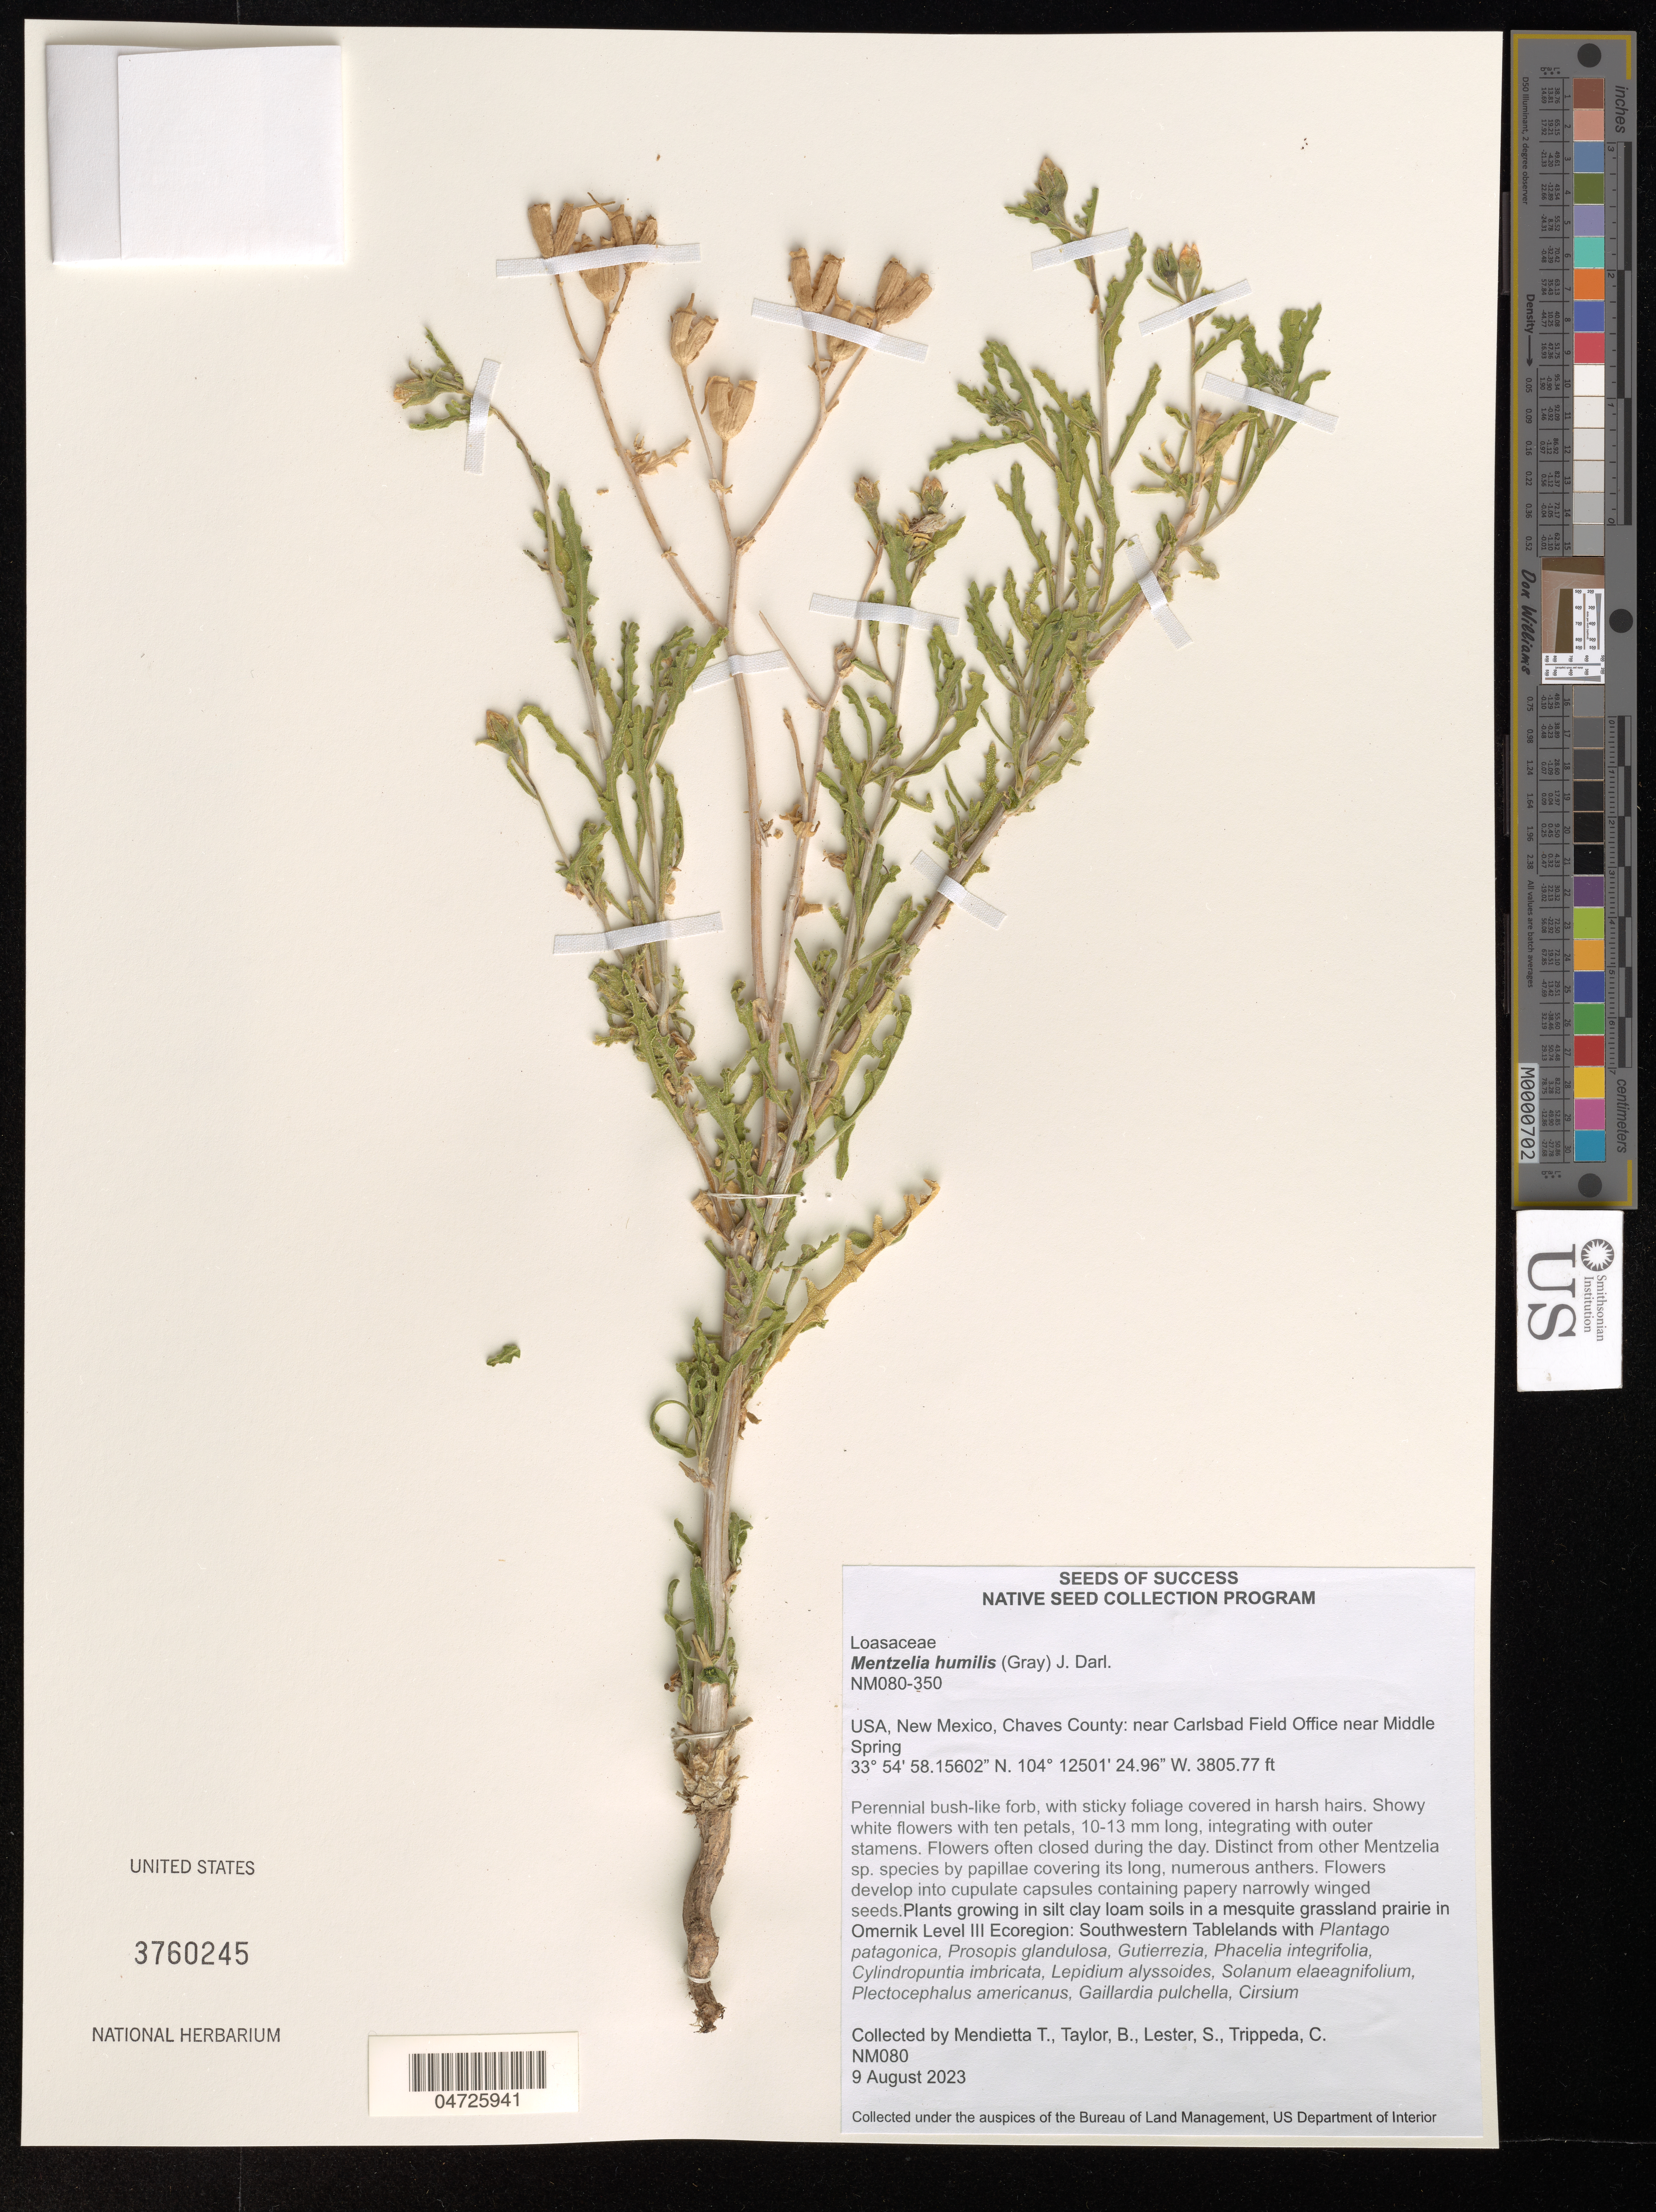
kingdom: Plantae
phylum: Tracheophyta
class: Magnoliopsida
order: Cornales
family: Loasaceae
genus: Mentzelia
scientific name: Mentzelia humilis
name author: (Urb. & Gilg) J. Darl.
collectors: T. Mendietta & B. Taylor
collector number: NM080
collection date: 2023-08-09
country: United States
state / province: New Mexico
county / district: Chaves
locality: Chaves County: near Carlsbad Field Office near Middle Spring.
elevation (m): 1160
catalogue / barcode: US 3760245